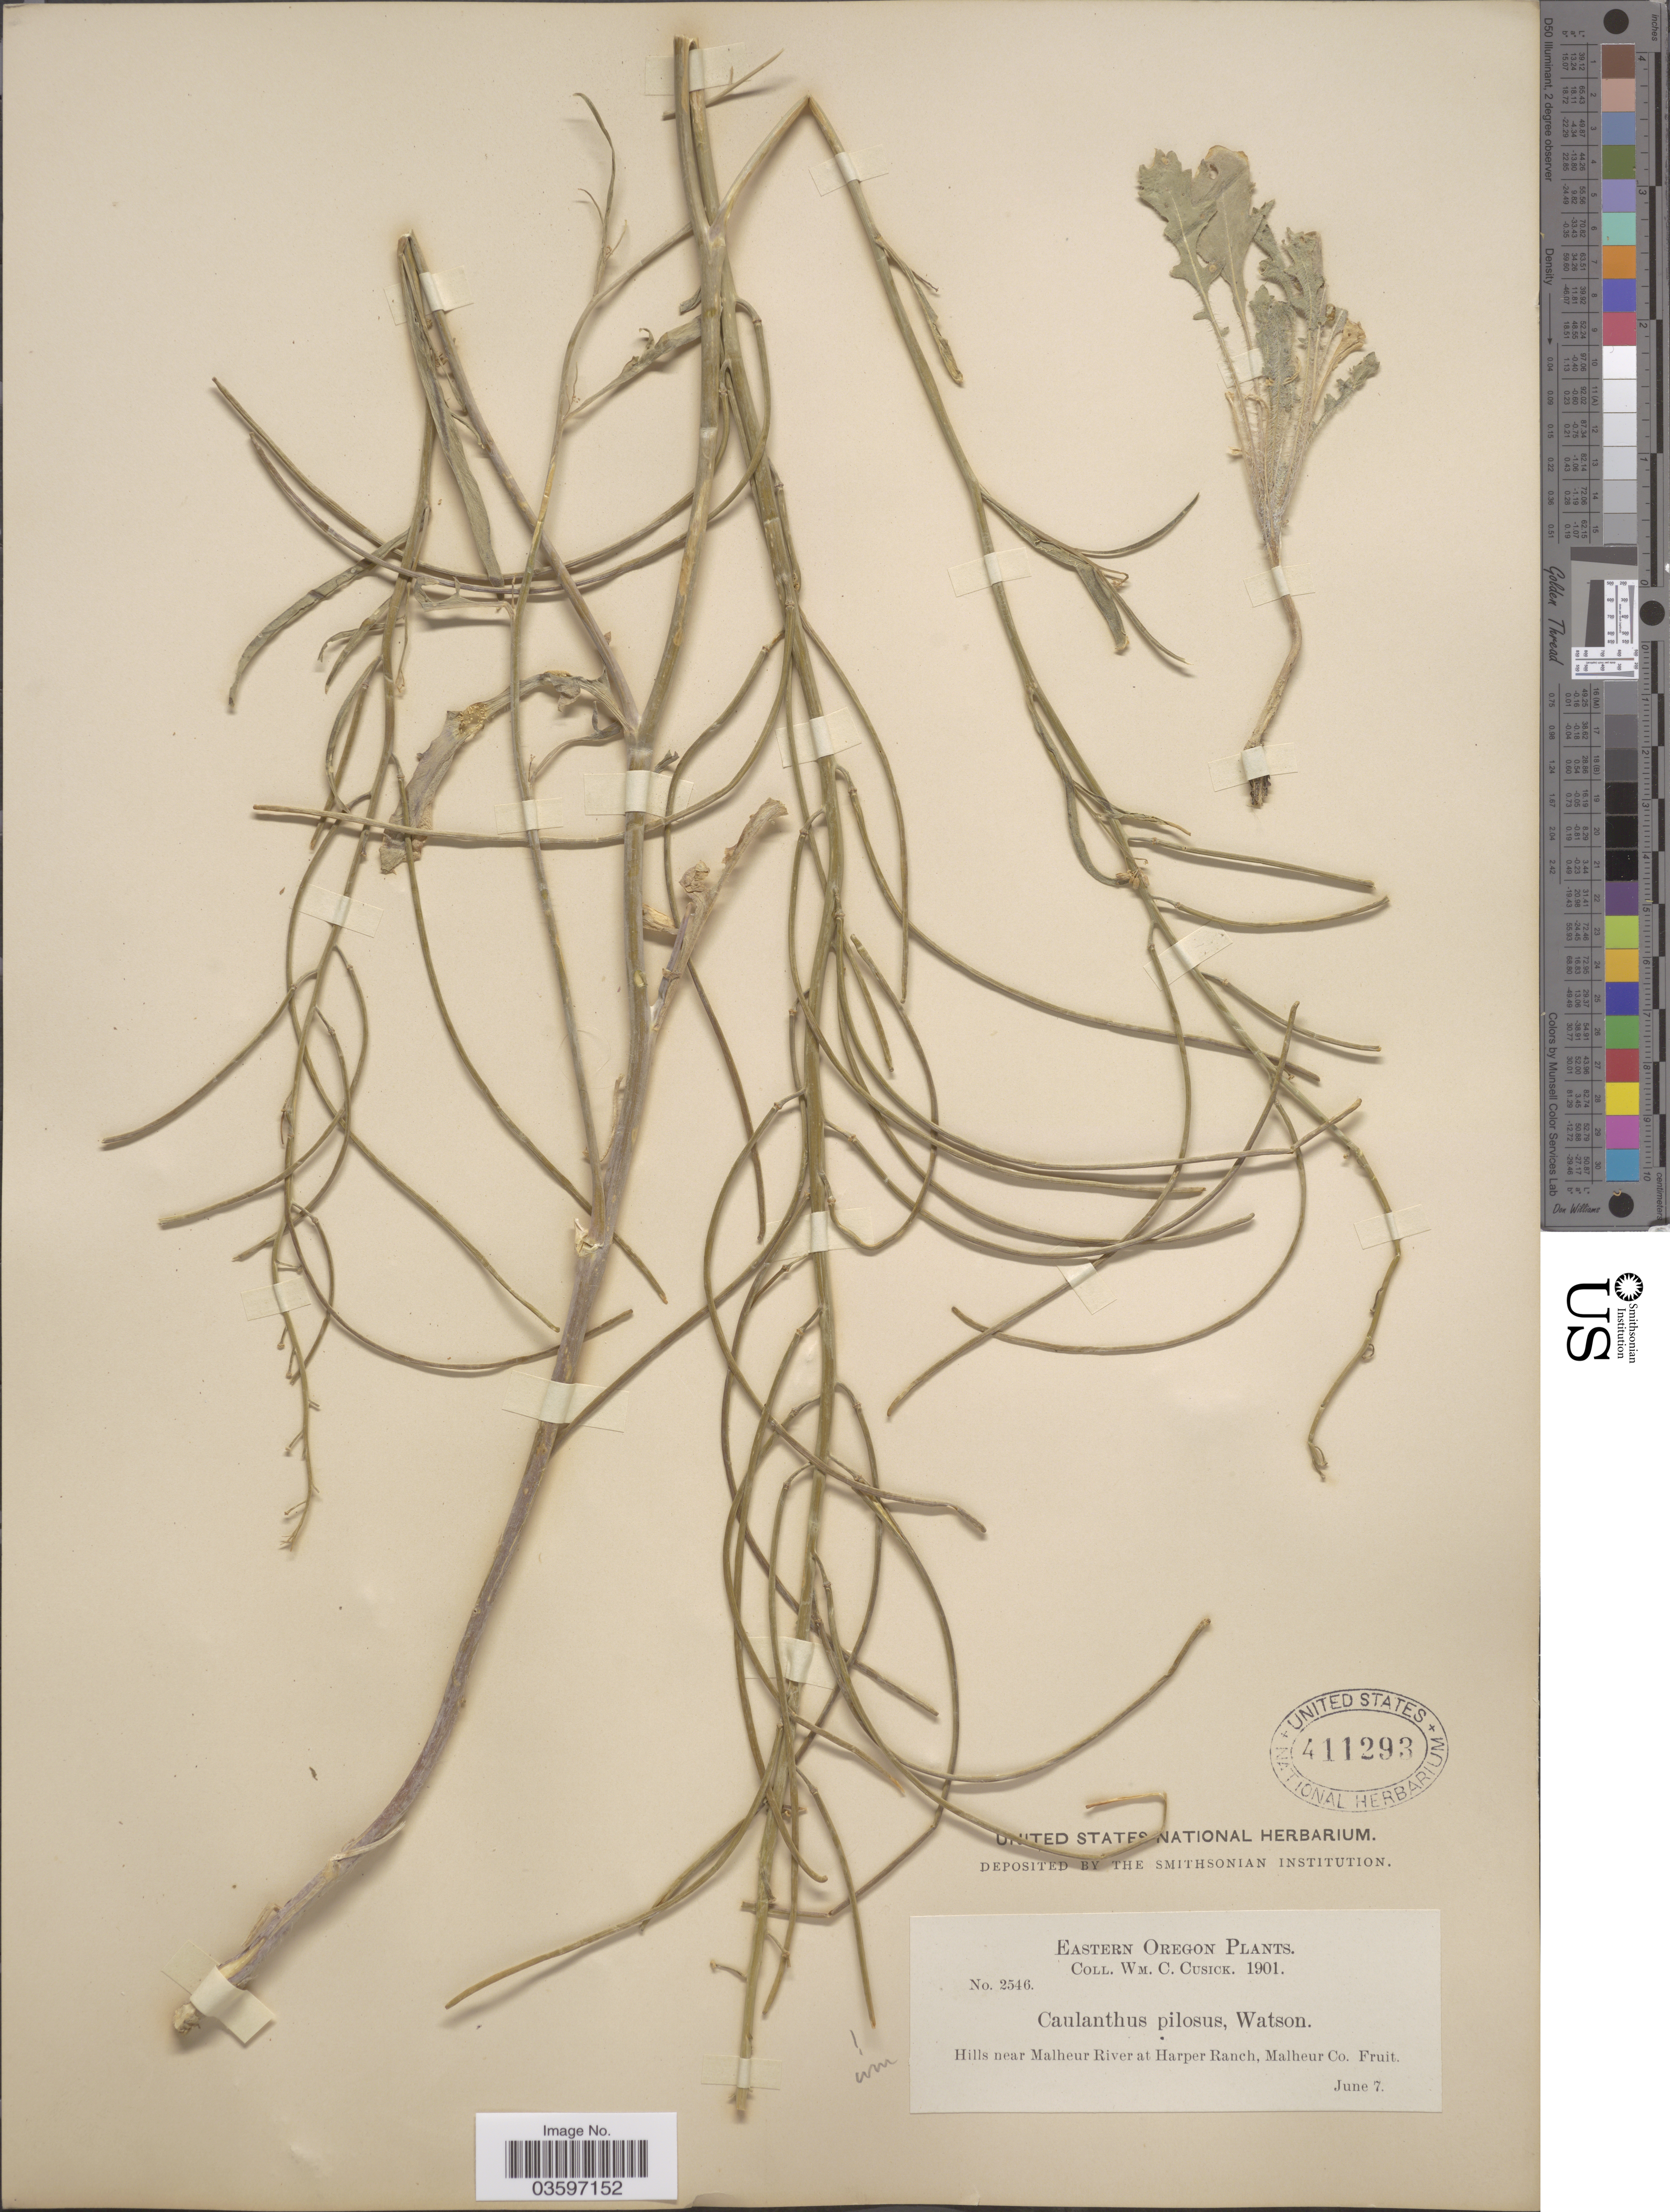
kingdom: Plantae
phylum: Tracheophyta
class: Magnoliopsida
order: Brassicales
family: Brassicaceae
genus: Caulanthus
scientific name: Caulanthus pilosus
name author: S. Watson in C. King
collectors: W. C. Cusick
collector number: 2546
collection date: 1901-06-07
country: United States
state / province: Oregon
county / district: Malheur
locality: Eastern Oregon. Hills near Malheur River at Harper Ranch, Malheur Co.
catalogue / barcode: US 411293